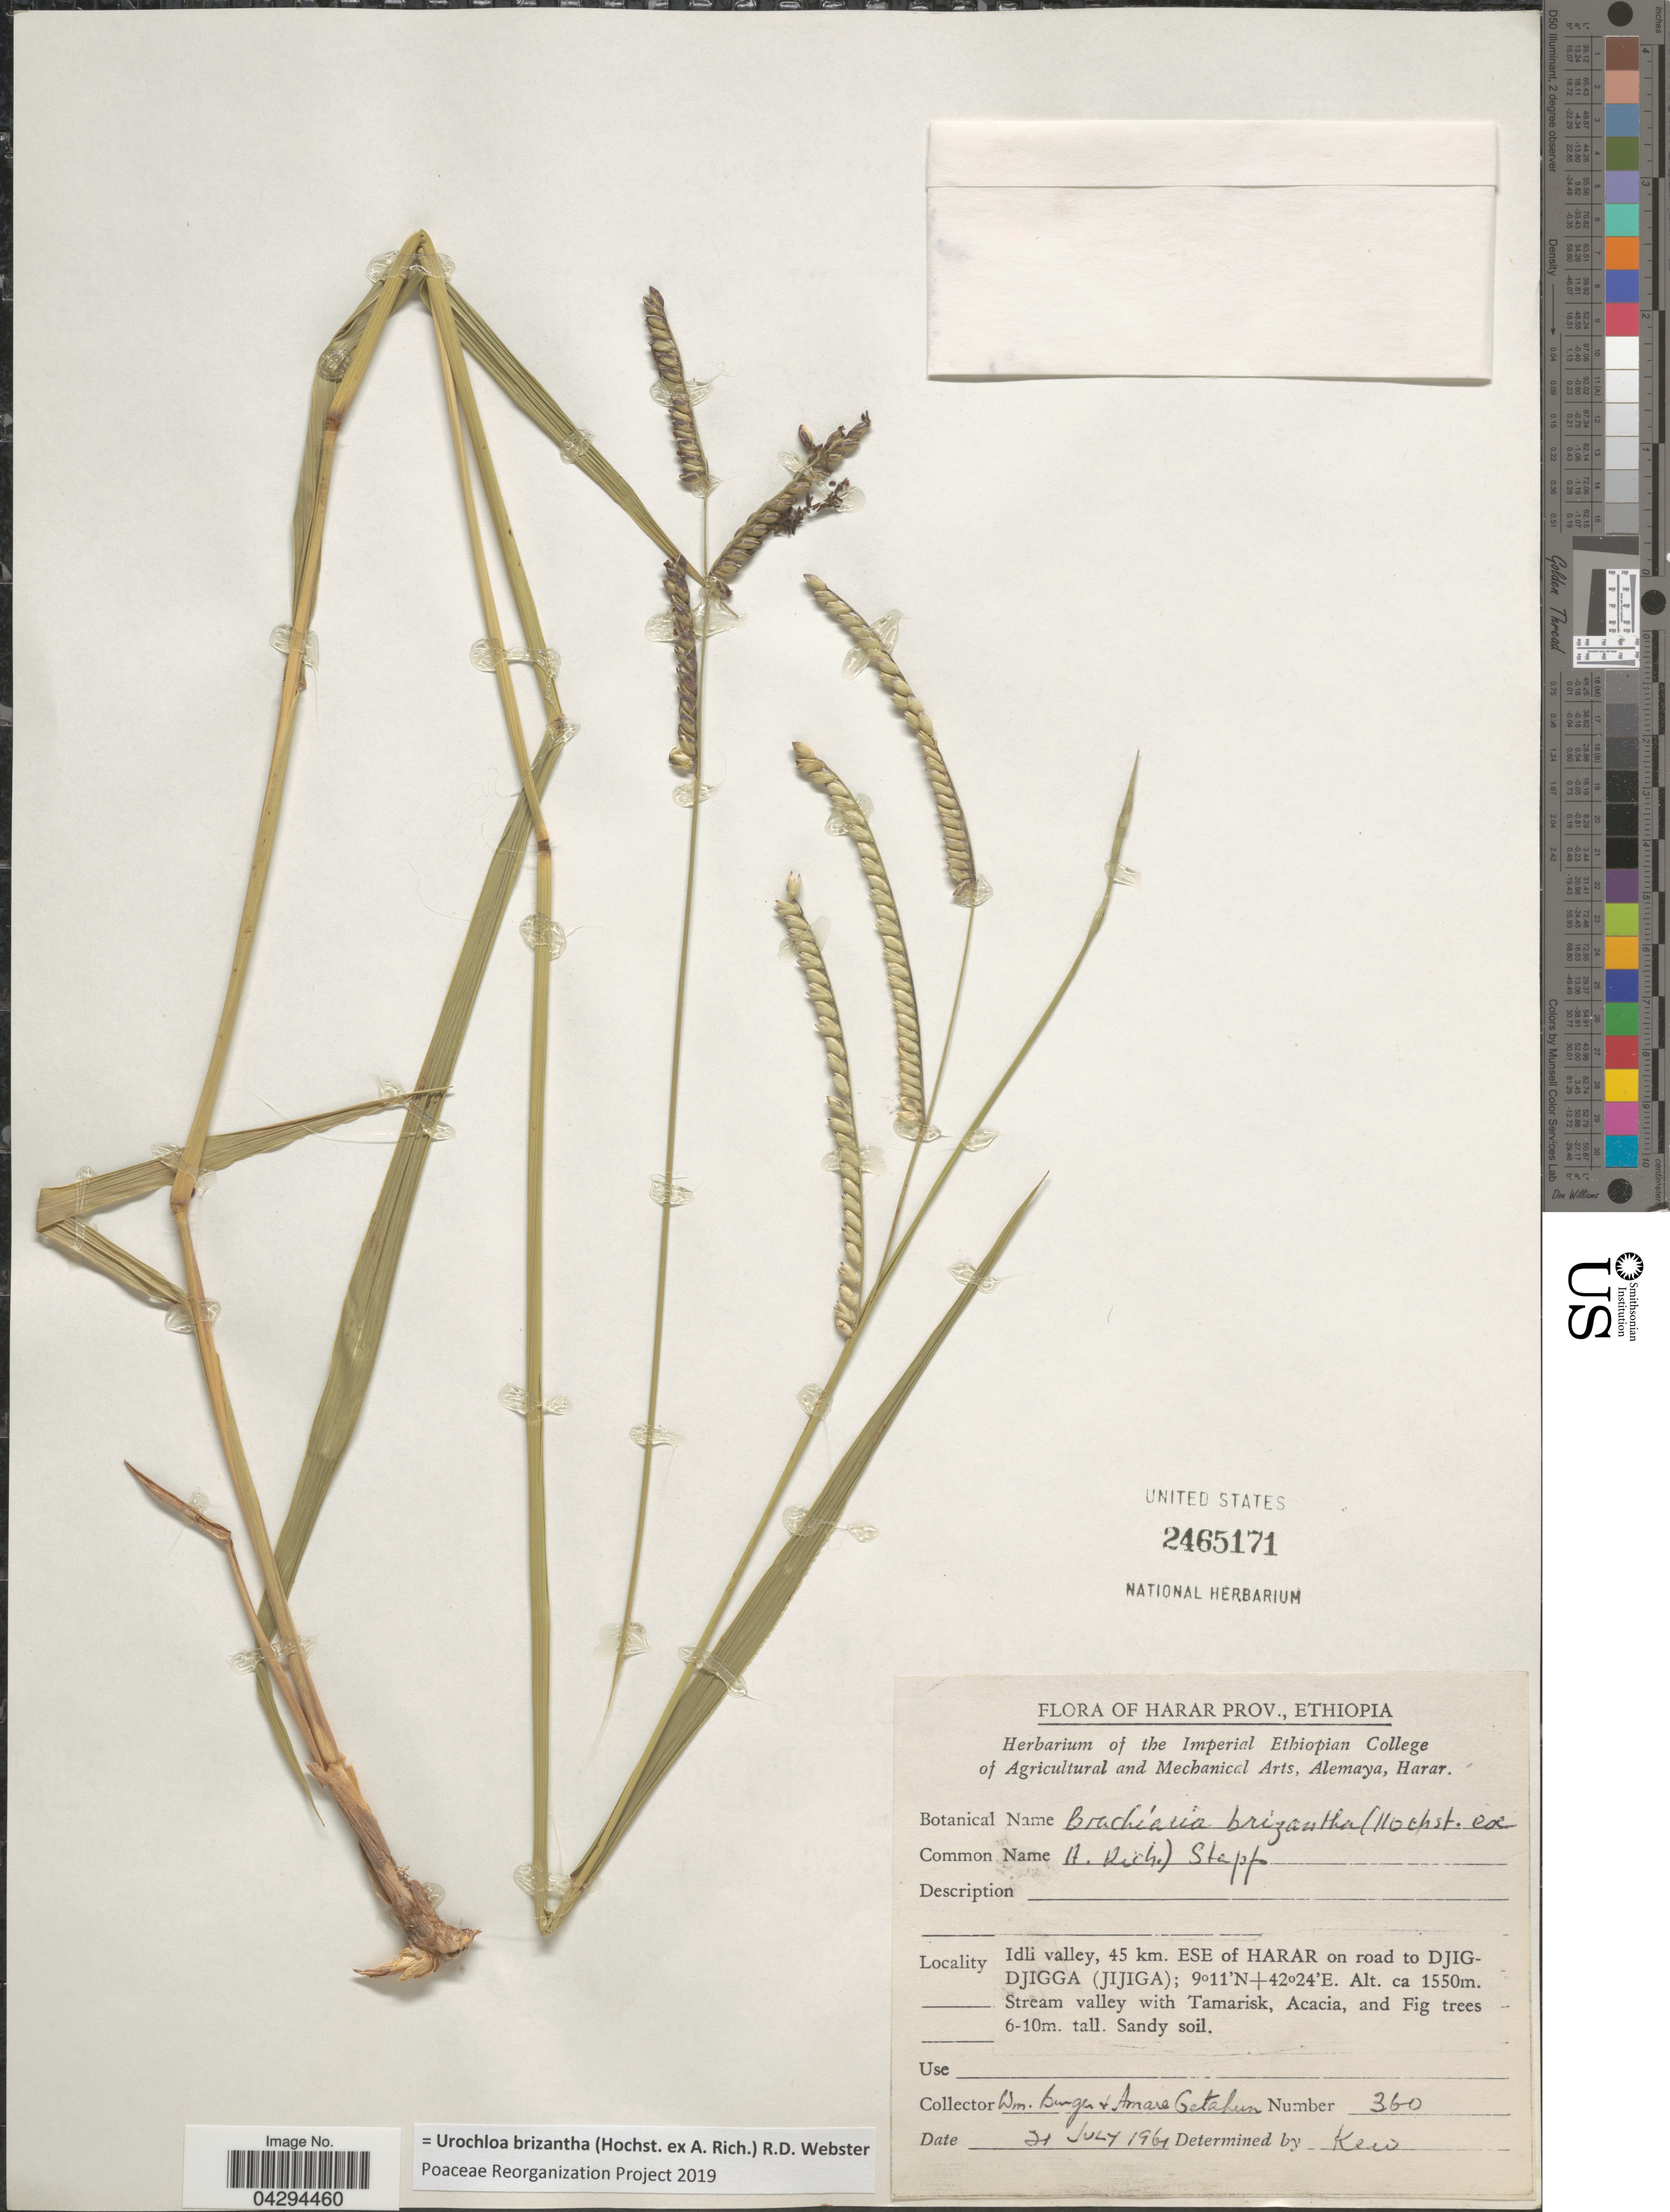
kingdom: Plantae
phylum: Tracheophyta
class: Liliopsida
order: Poales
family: Poaceae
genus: Urochloa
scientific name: Urochloa brizantha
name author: (Hochst. ex A. Rich.) R.D. Webster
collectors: W. Burger & A. Getahun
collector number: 360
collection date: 1961-07-31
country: Ethiopia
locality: Harar Prov. Idli valley, 45 km. ESE of Harar on road to Djigdjigga (Jijiga).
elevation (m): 1550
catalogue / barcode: US 2465171